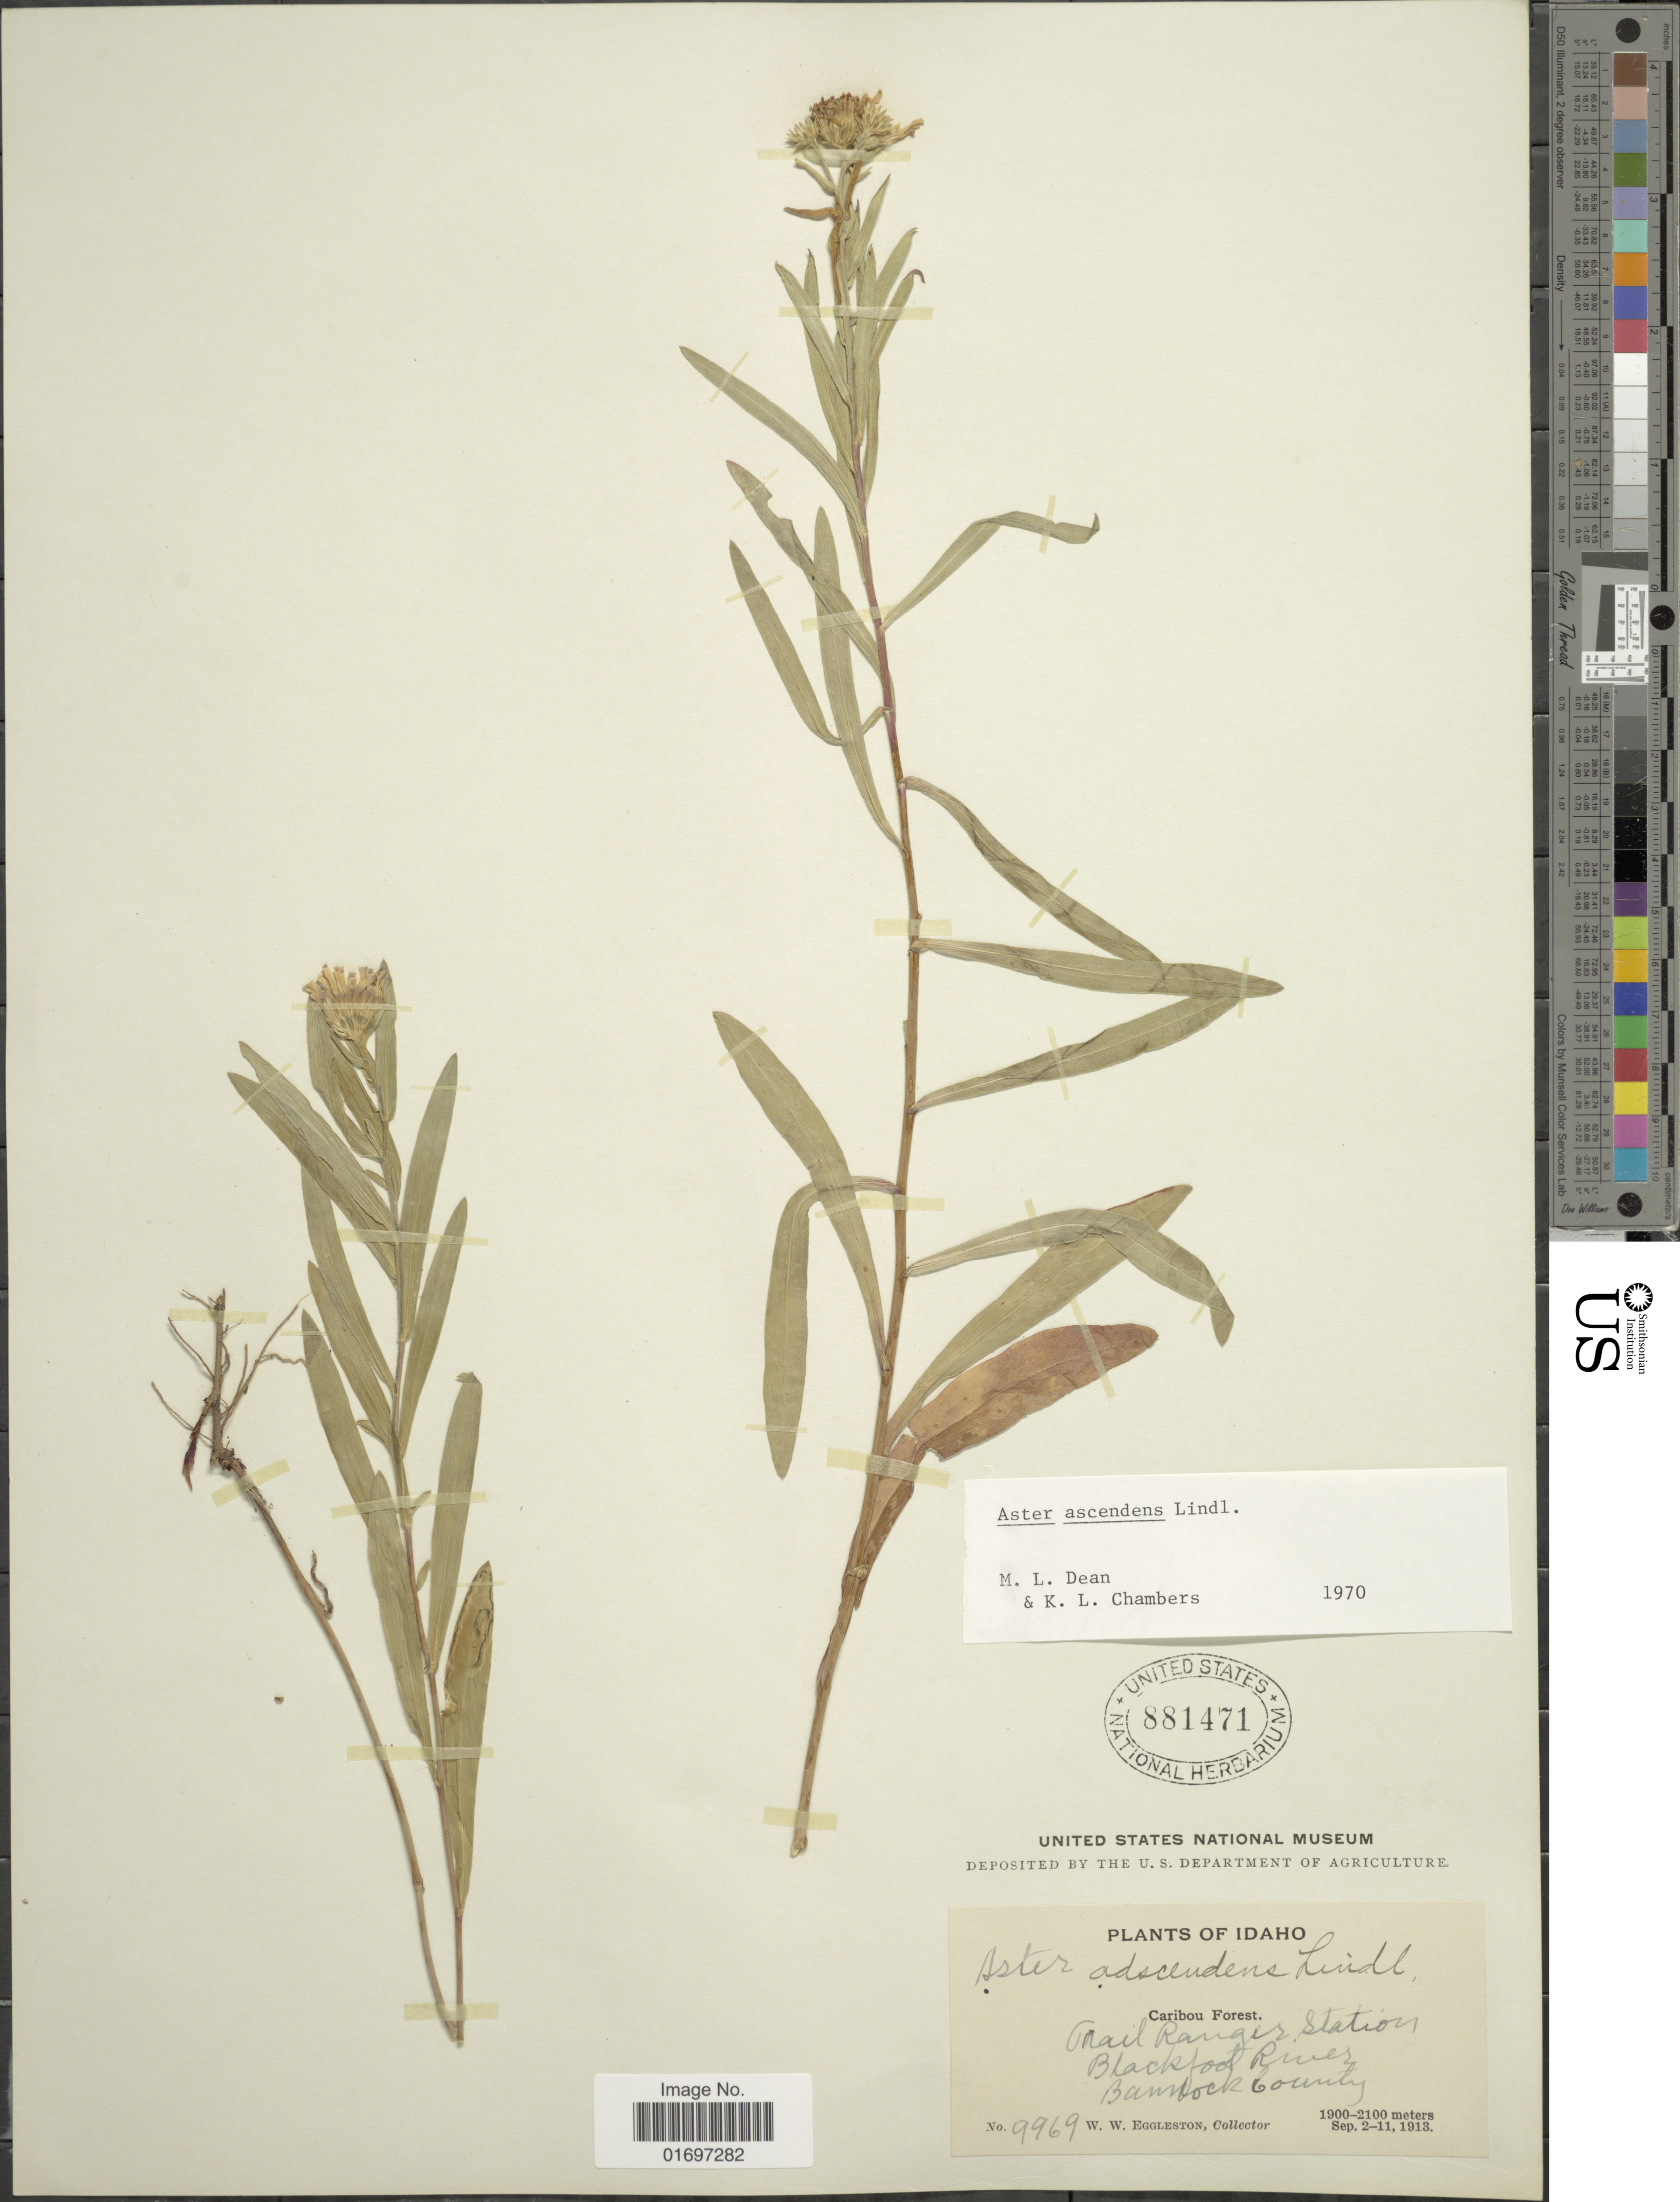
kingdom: Plantae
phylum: Tracheophyta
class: Magnoliopsida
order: Asterales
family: Asteraceae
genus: Symphyotrichum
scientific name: Symphyotrichum ascendens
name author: (Lindl.) G.L. Nesom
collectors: W. W. Eggleston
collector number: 9969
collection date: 1913-09-02/1913-09-11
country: United States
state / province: Idaho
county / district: Bannock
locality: Caribou Forest. Trail Ranger Station. Blackfoot River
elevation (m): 1900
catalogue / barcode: US 881471